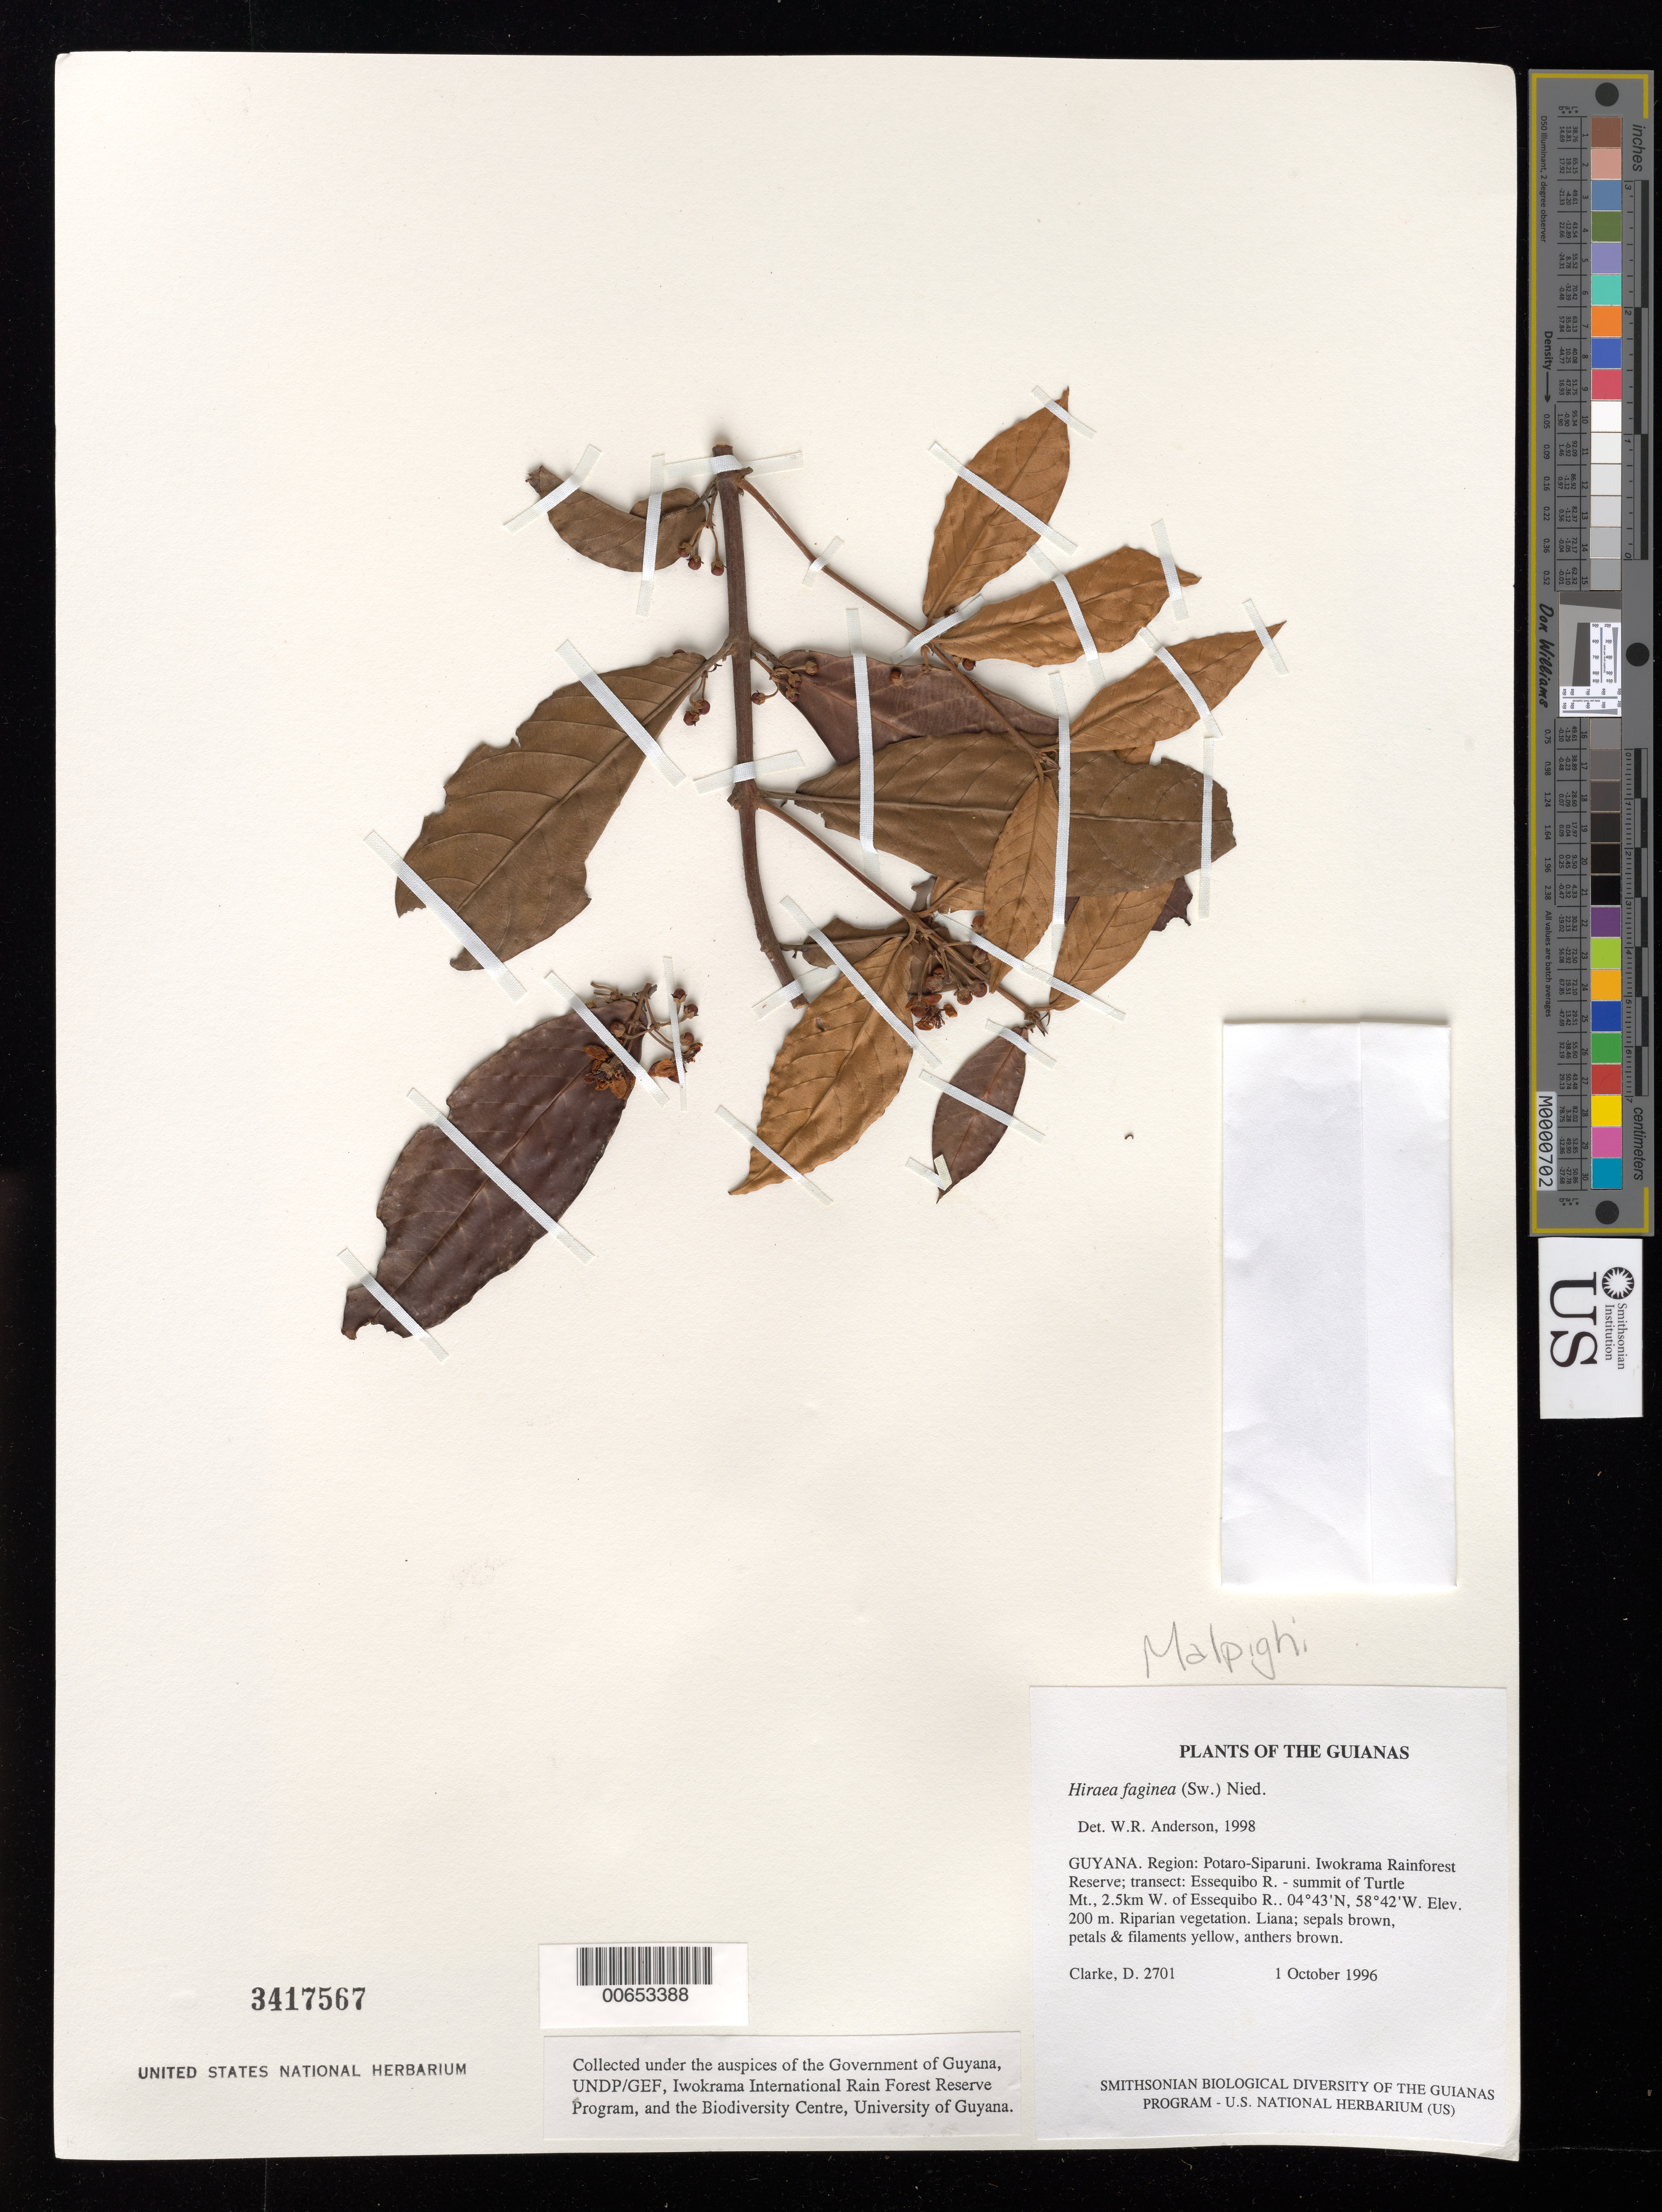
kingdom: Plantae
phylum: Tracheophyta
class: Magnoliopsida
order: Malpighiales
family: Malpighiaceae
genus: Hiraea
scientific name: Hiraea faginea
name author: (Sw.) Nied.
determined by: Anderson, W. R., (MICH), University of Michigan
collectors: H. D. Clarke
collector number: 2701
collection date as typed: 1 October 1996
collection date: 1996-10-01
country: Guyana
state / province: Potaro-Siparuni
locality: Iwokrama Rainforest Reserve; transect: Essequibo R. - summit of Turtle Mt., 2.5km W. of Essequibo R.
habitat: Riparian vegetation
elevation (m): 200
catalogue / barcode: US 3417567